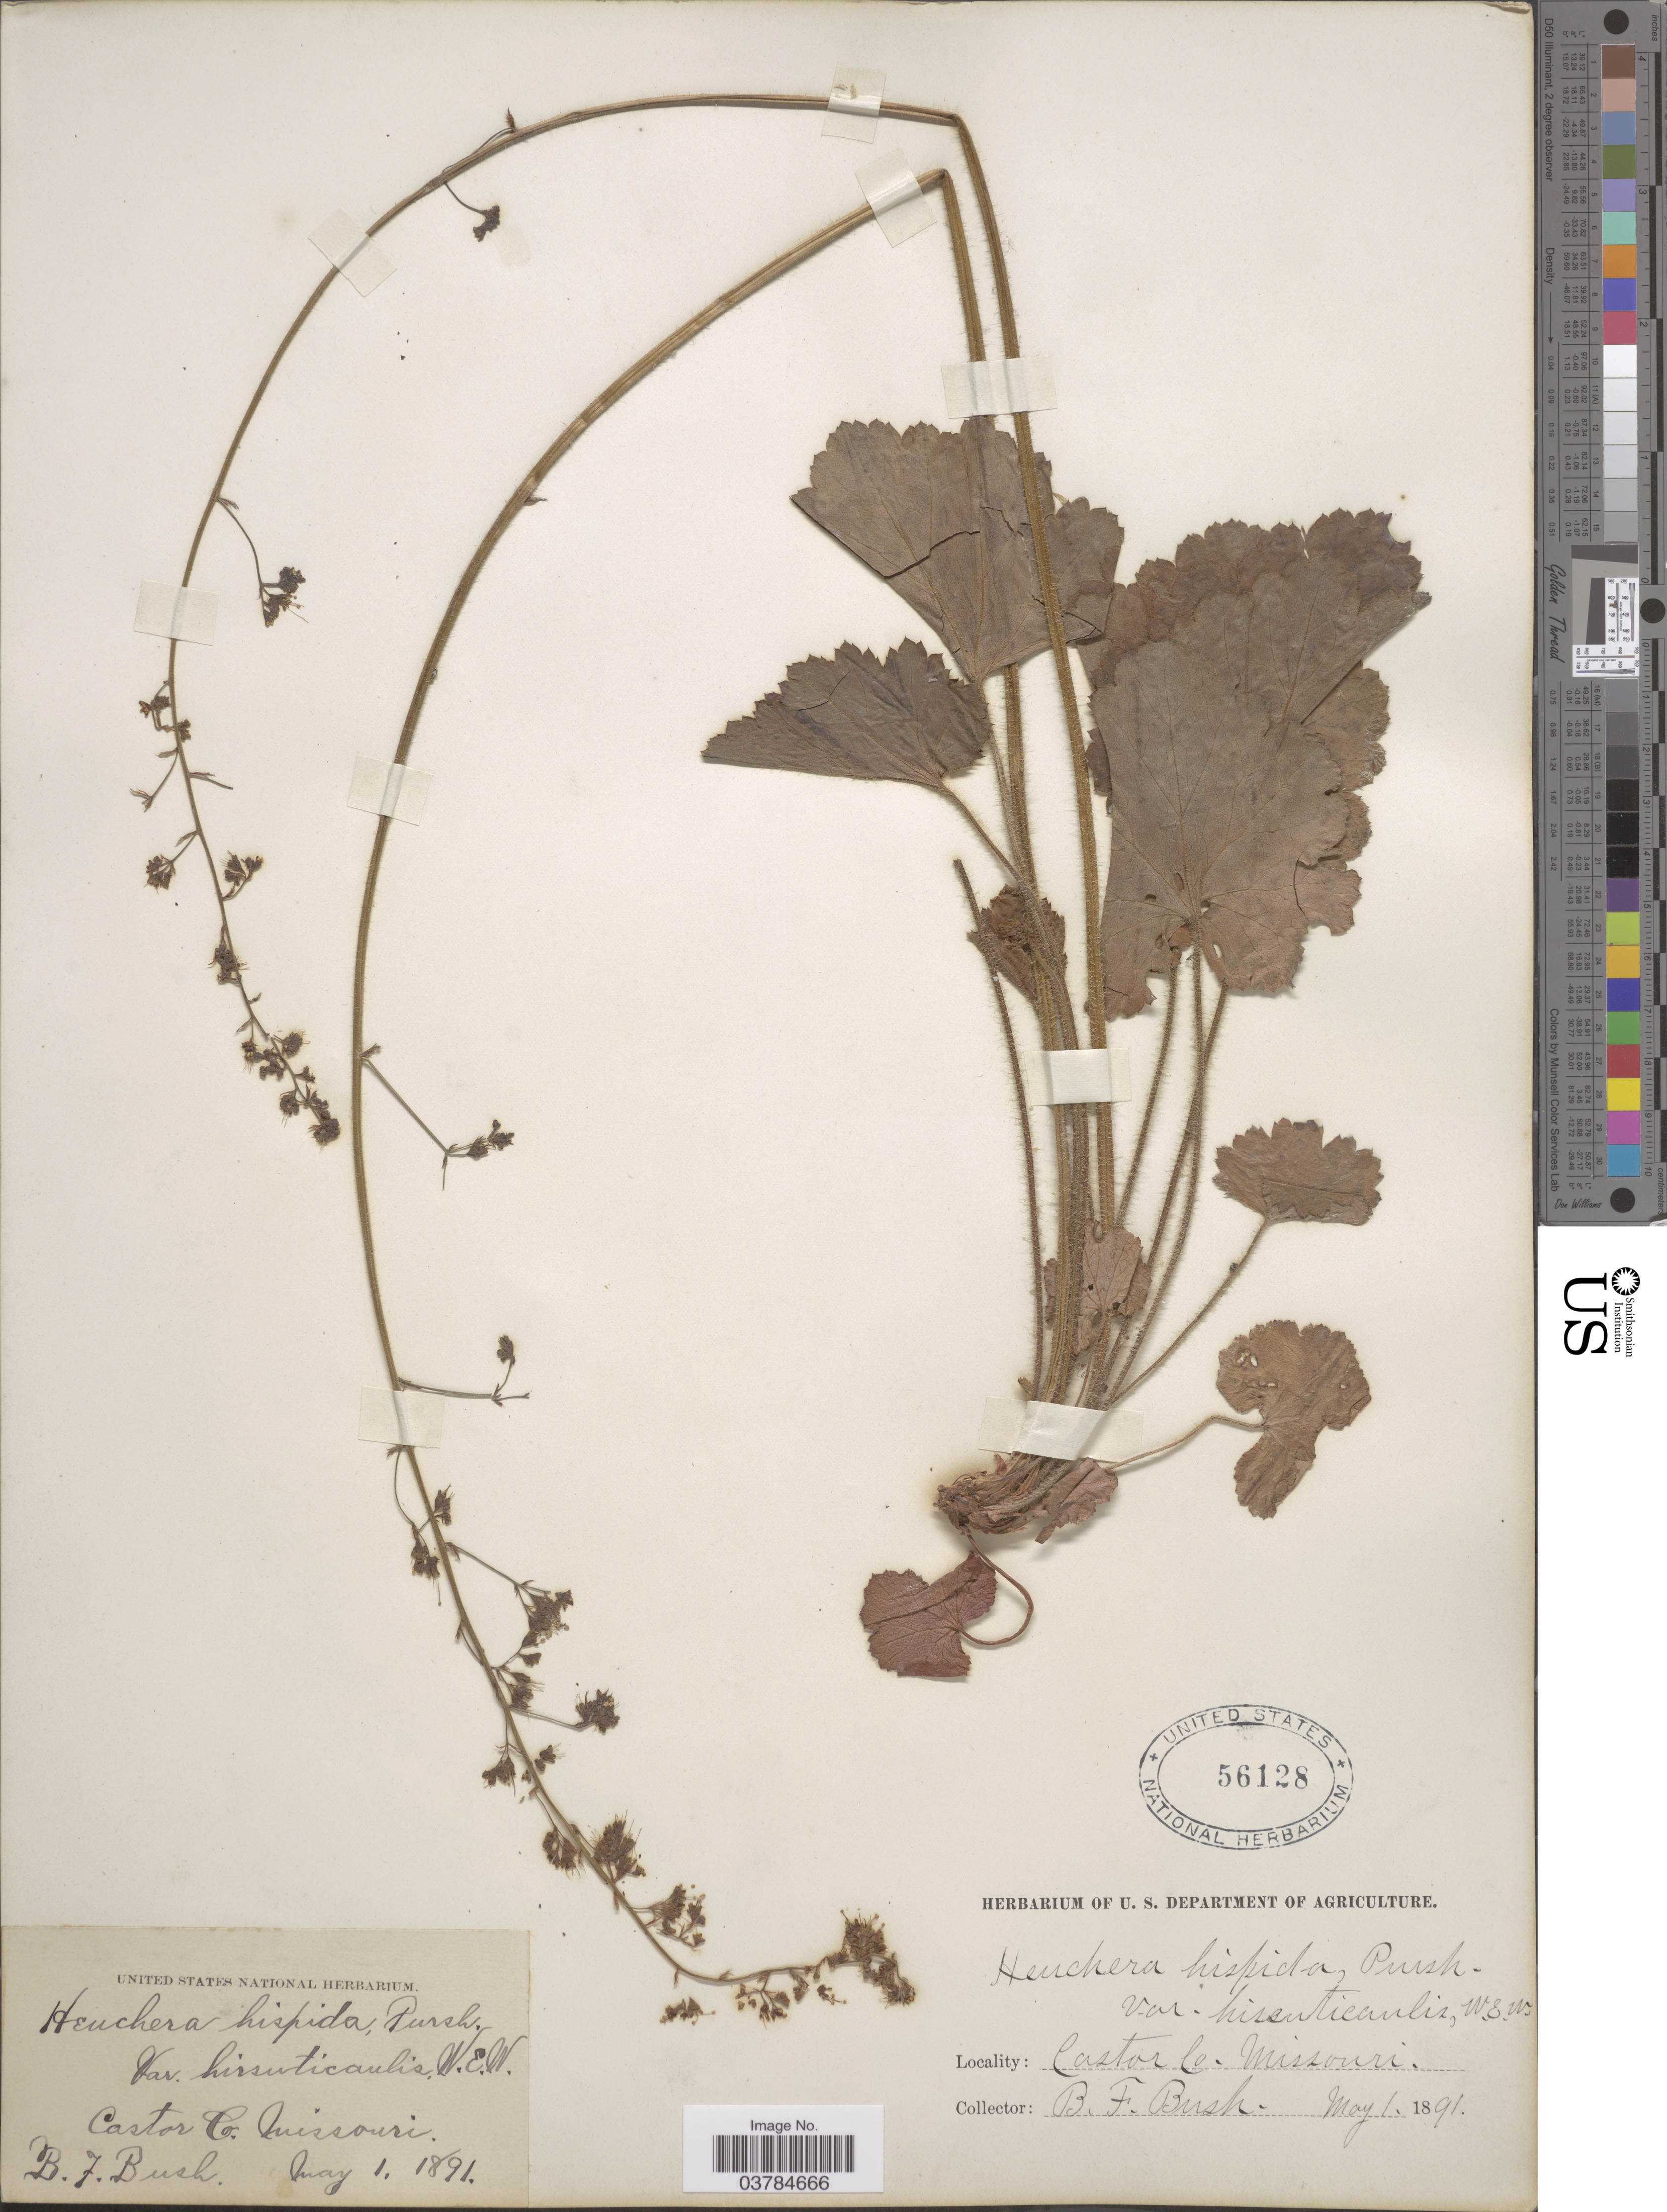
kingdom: Plantae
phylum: Tracheophyta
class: Magnoliopsida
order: Saxifragales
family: Saxifragaceae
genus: Heuchera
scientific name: Heuchera hispida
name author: Pursh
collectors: B. F. Bush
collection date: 1891-05-01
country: United States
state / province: Missouri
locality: Castor Co.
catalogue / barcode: US 56128